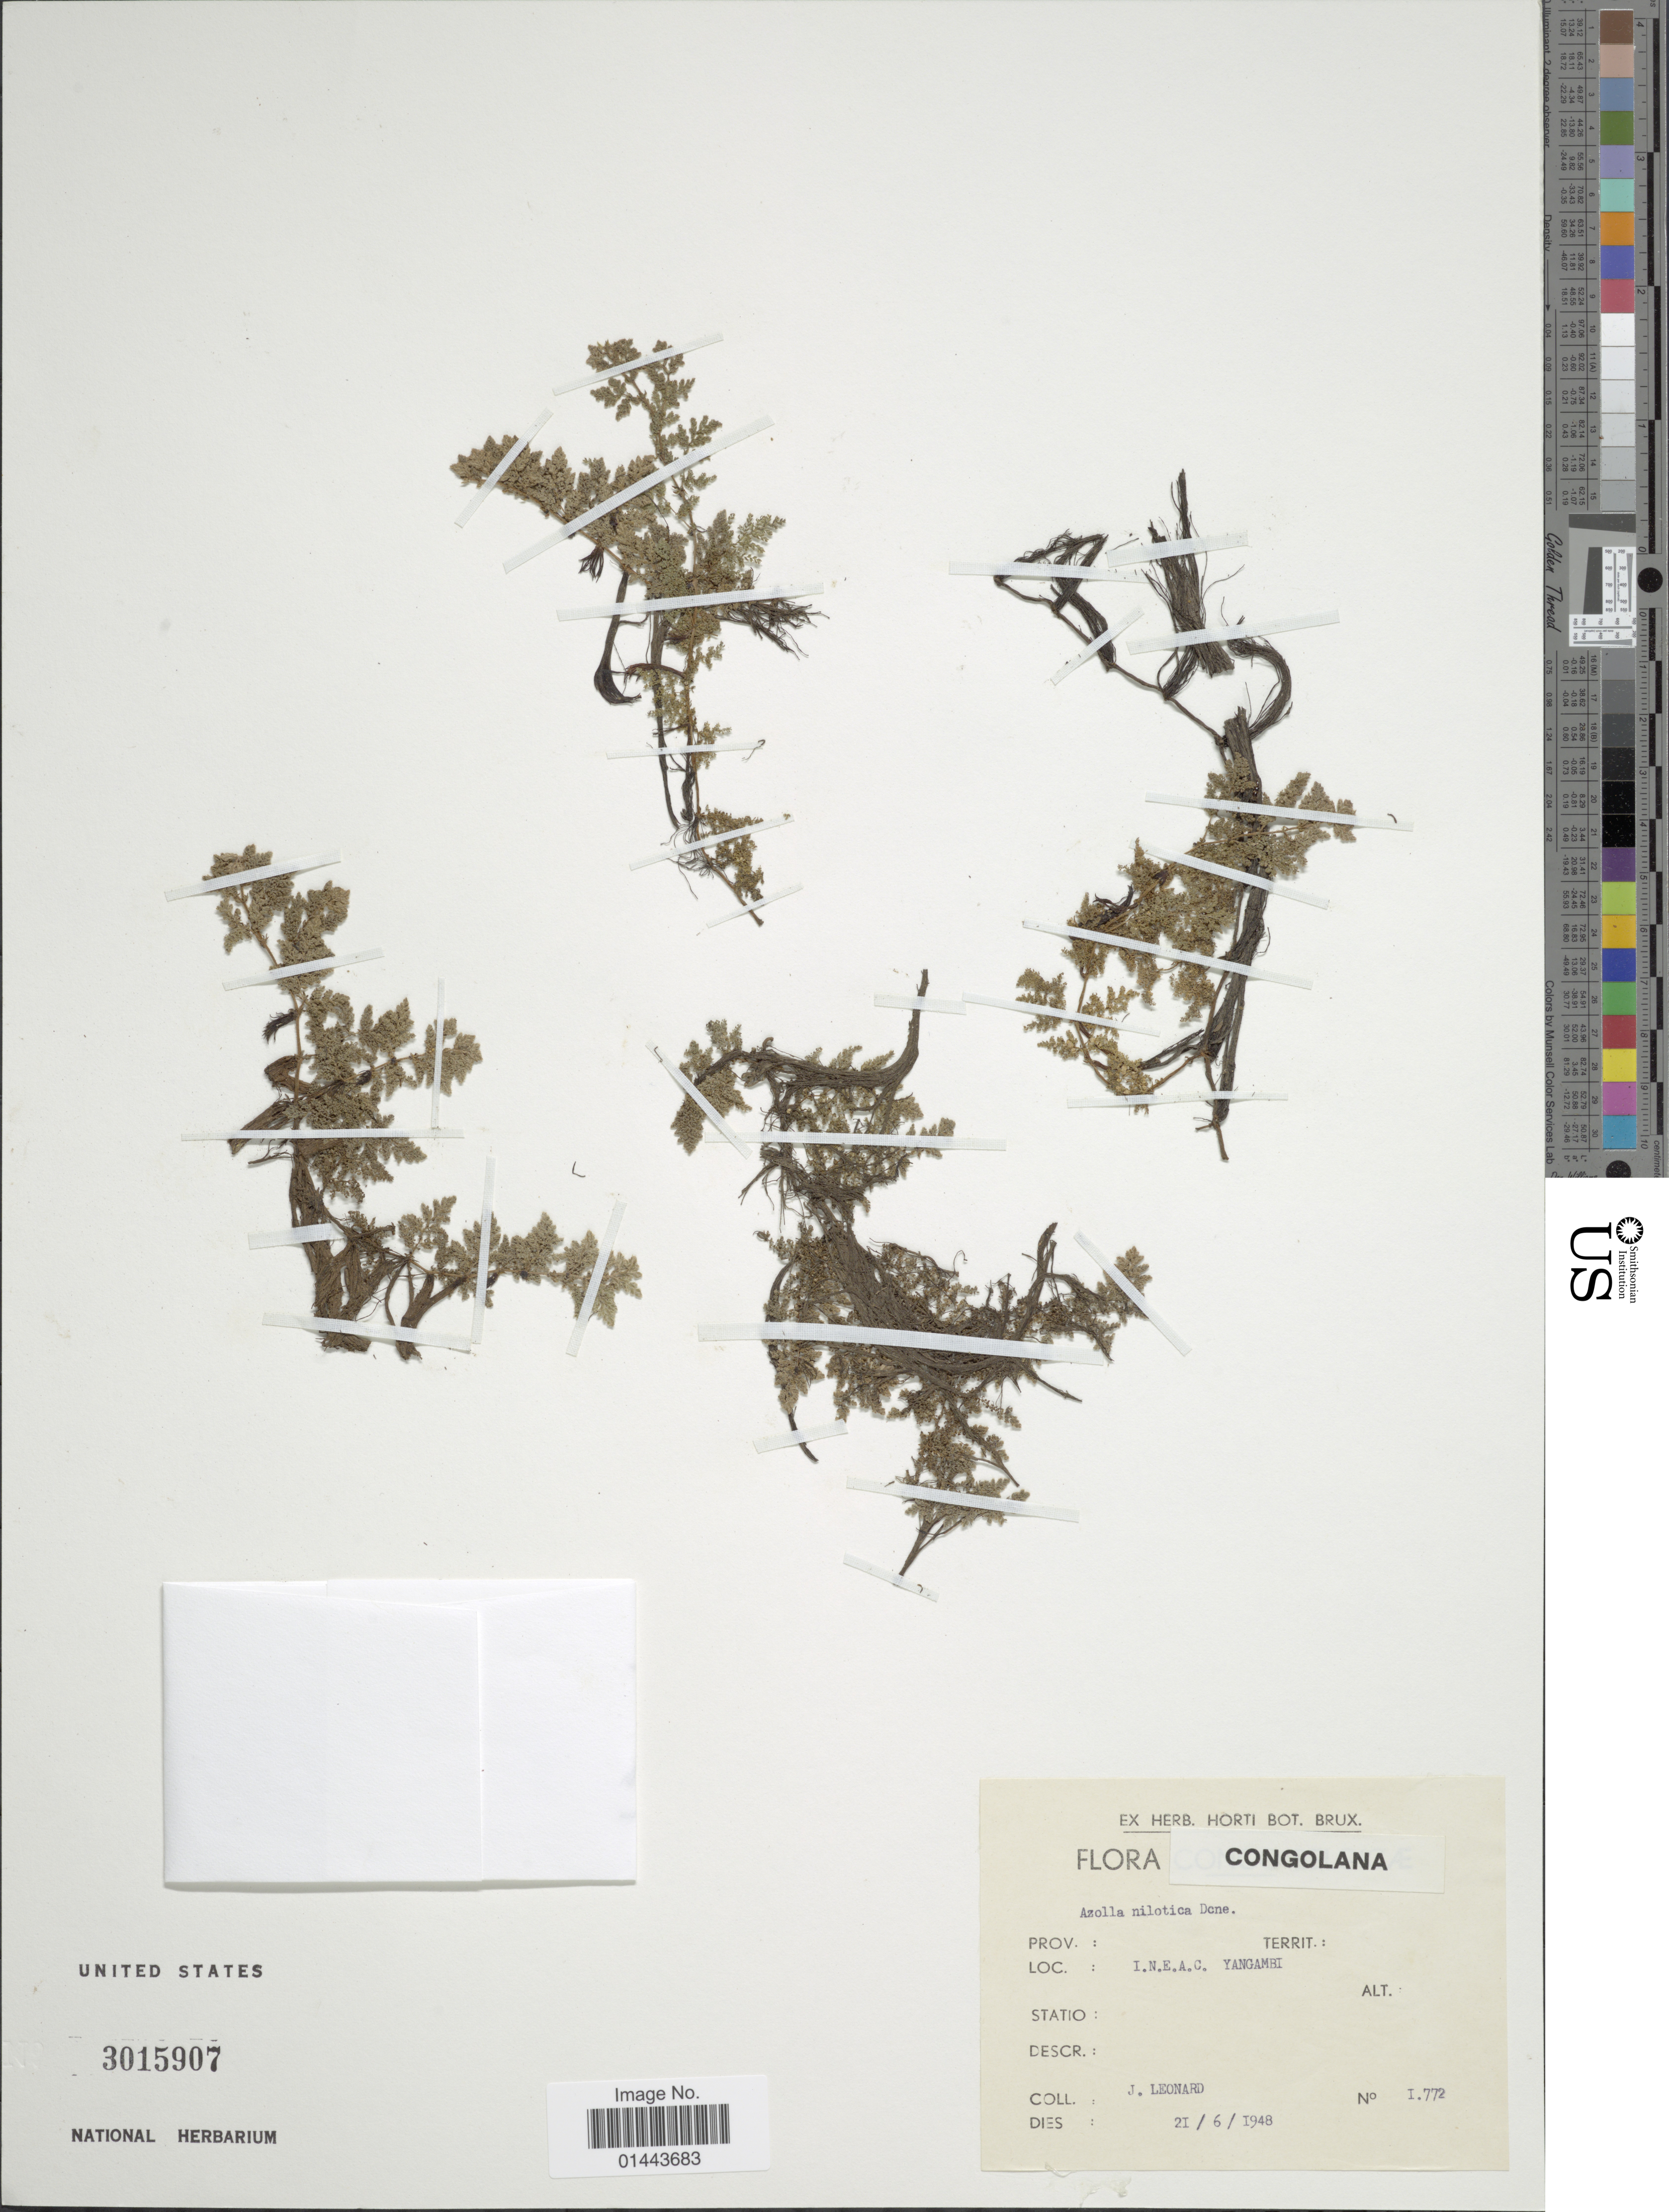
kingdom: Plantae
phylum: Tracheophyta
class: Polypodiopsida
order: Salviniales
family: Salviniaceae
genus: Azolla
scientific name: Azolla nilotica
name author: Decne. ex Mett.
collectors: J. Leonard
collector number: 1772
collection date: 1948-06-21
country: Congo, Democratic Republic of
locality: Congolana. I. N. E. A. C. Yangambi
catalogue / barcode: US 3015907